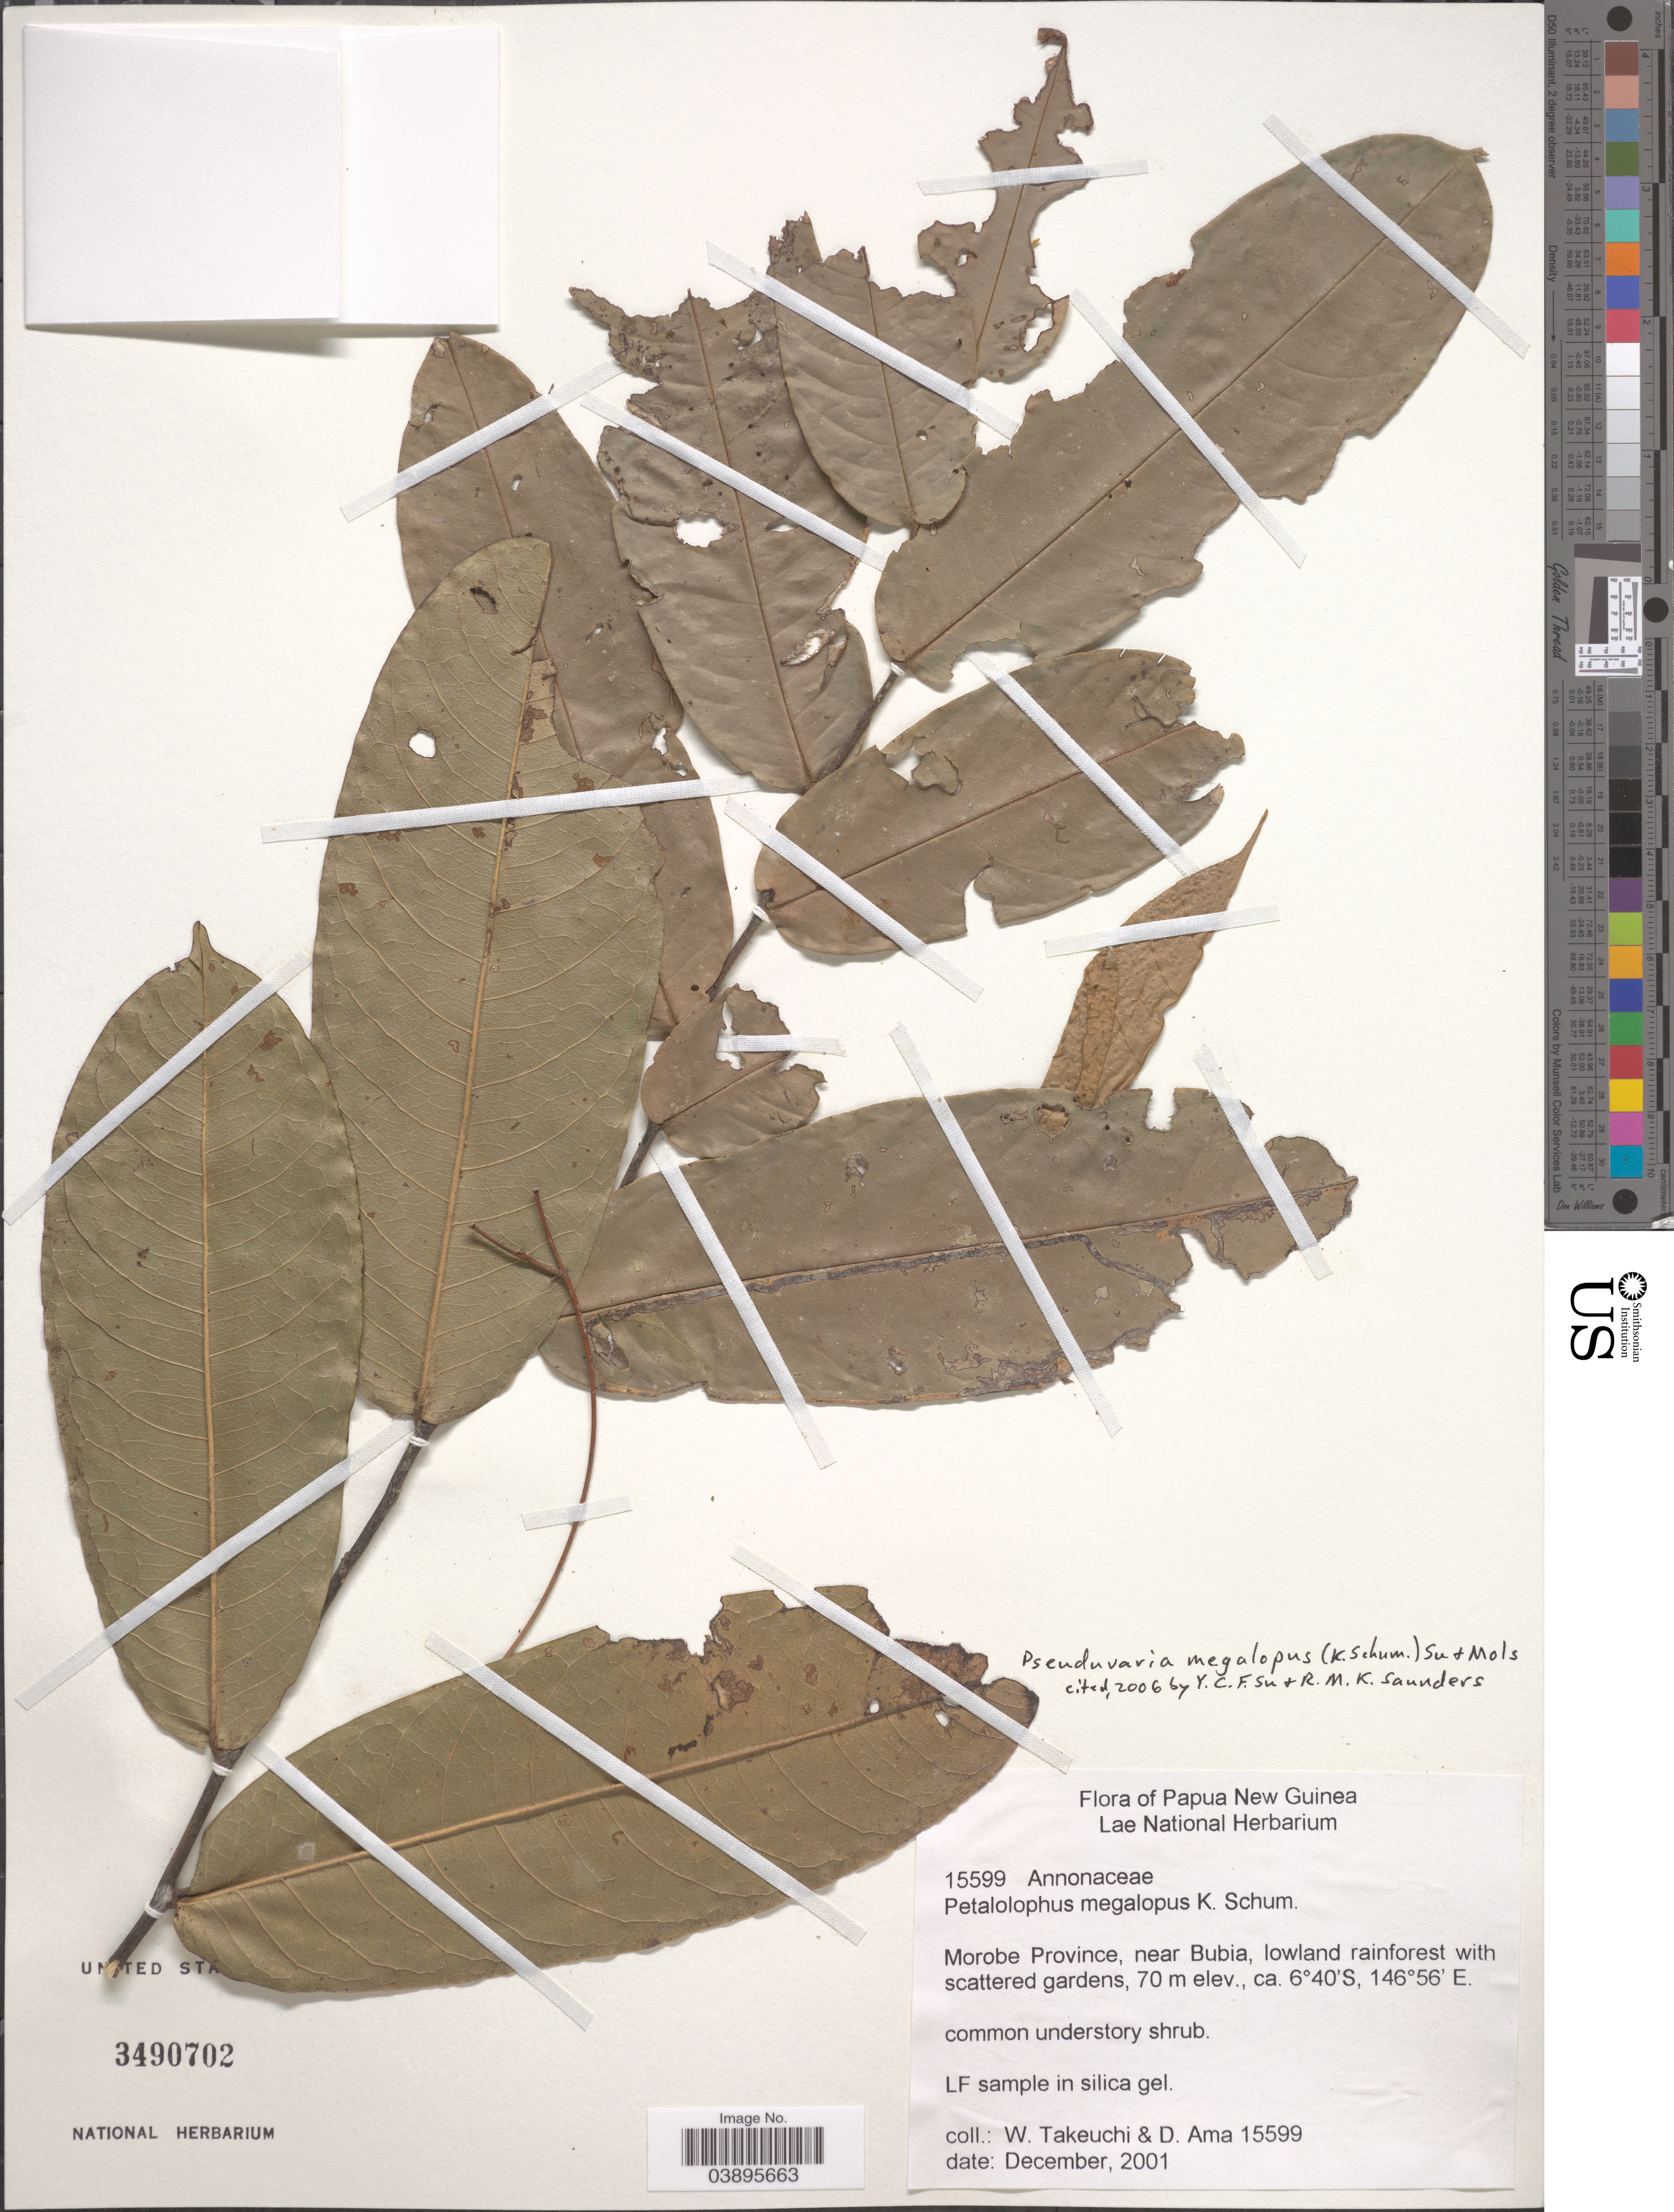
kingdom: Plantae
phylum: Tracheophyta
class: Magnoliopsida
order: Magnoliales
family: Annonaceae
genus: Pseuduvaria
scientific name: Pseuduvaria megalopus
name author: (K. Schum.) Y.C.F. Su & Mols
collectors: W. Takeuchi & D. Ama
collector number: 15599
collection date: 2001-12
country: Papua New Guinea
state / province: Morobe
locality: Near Bubia.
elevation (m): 70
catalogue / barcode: US 3490702